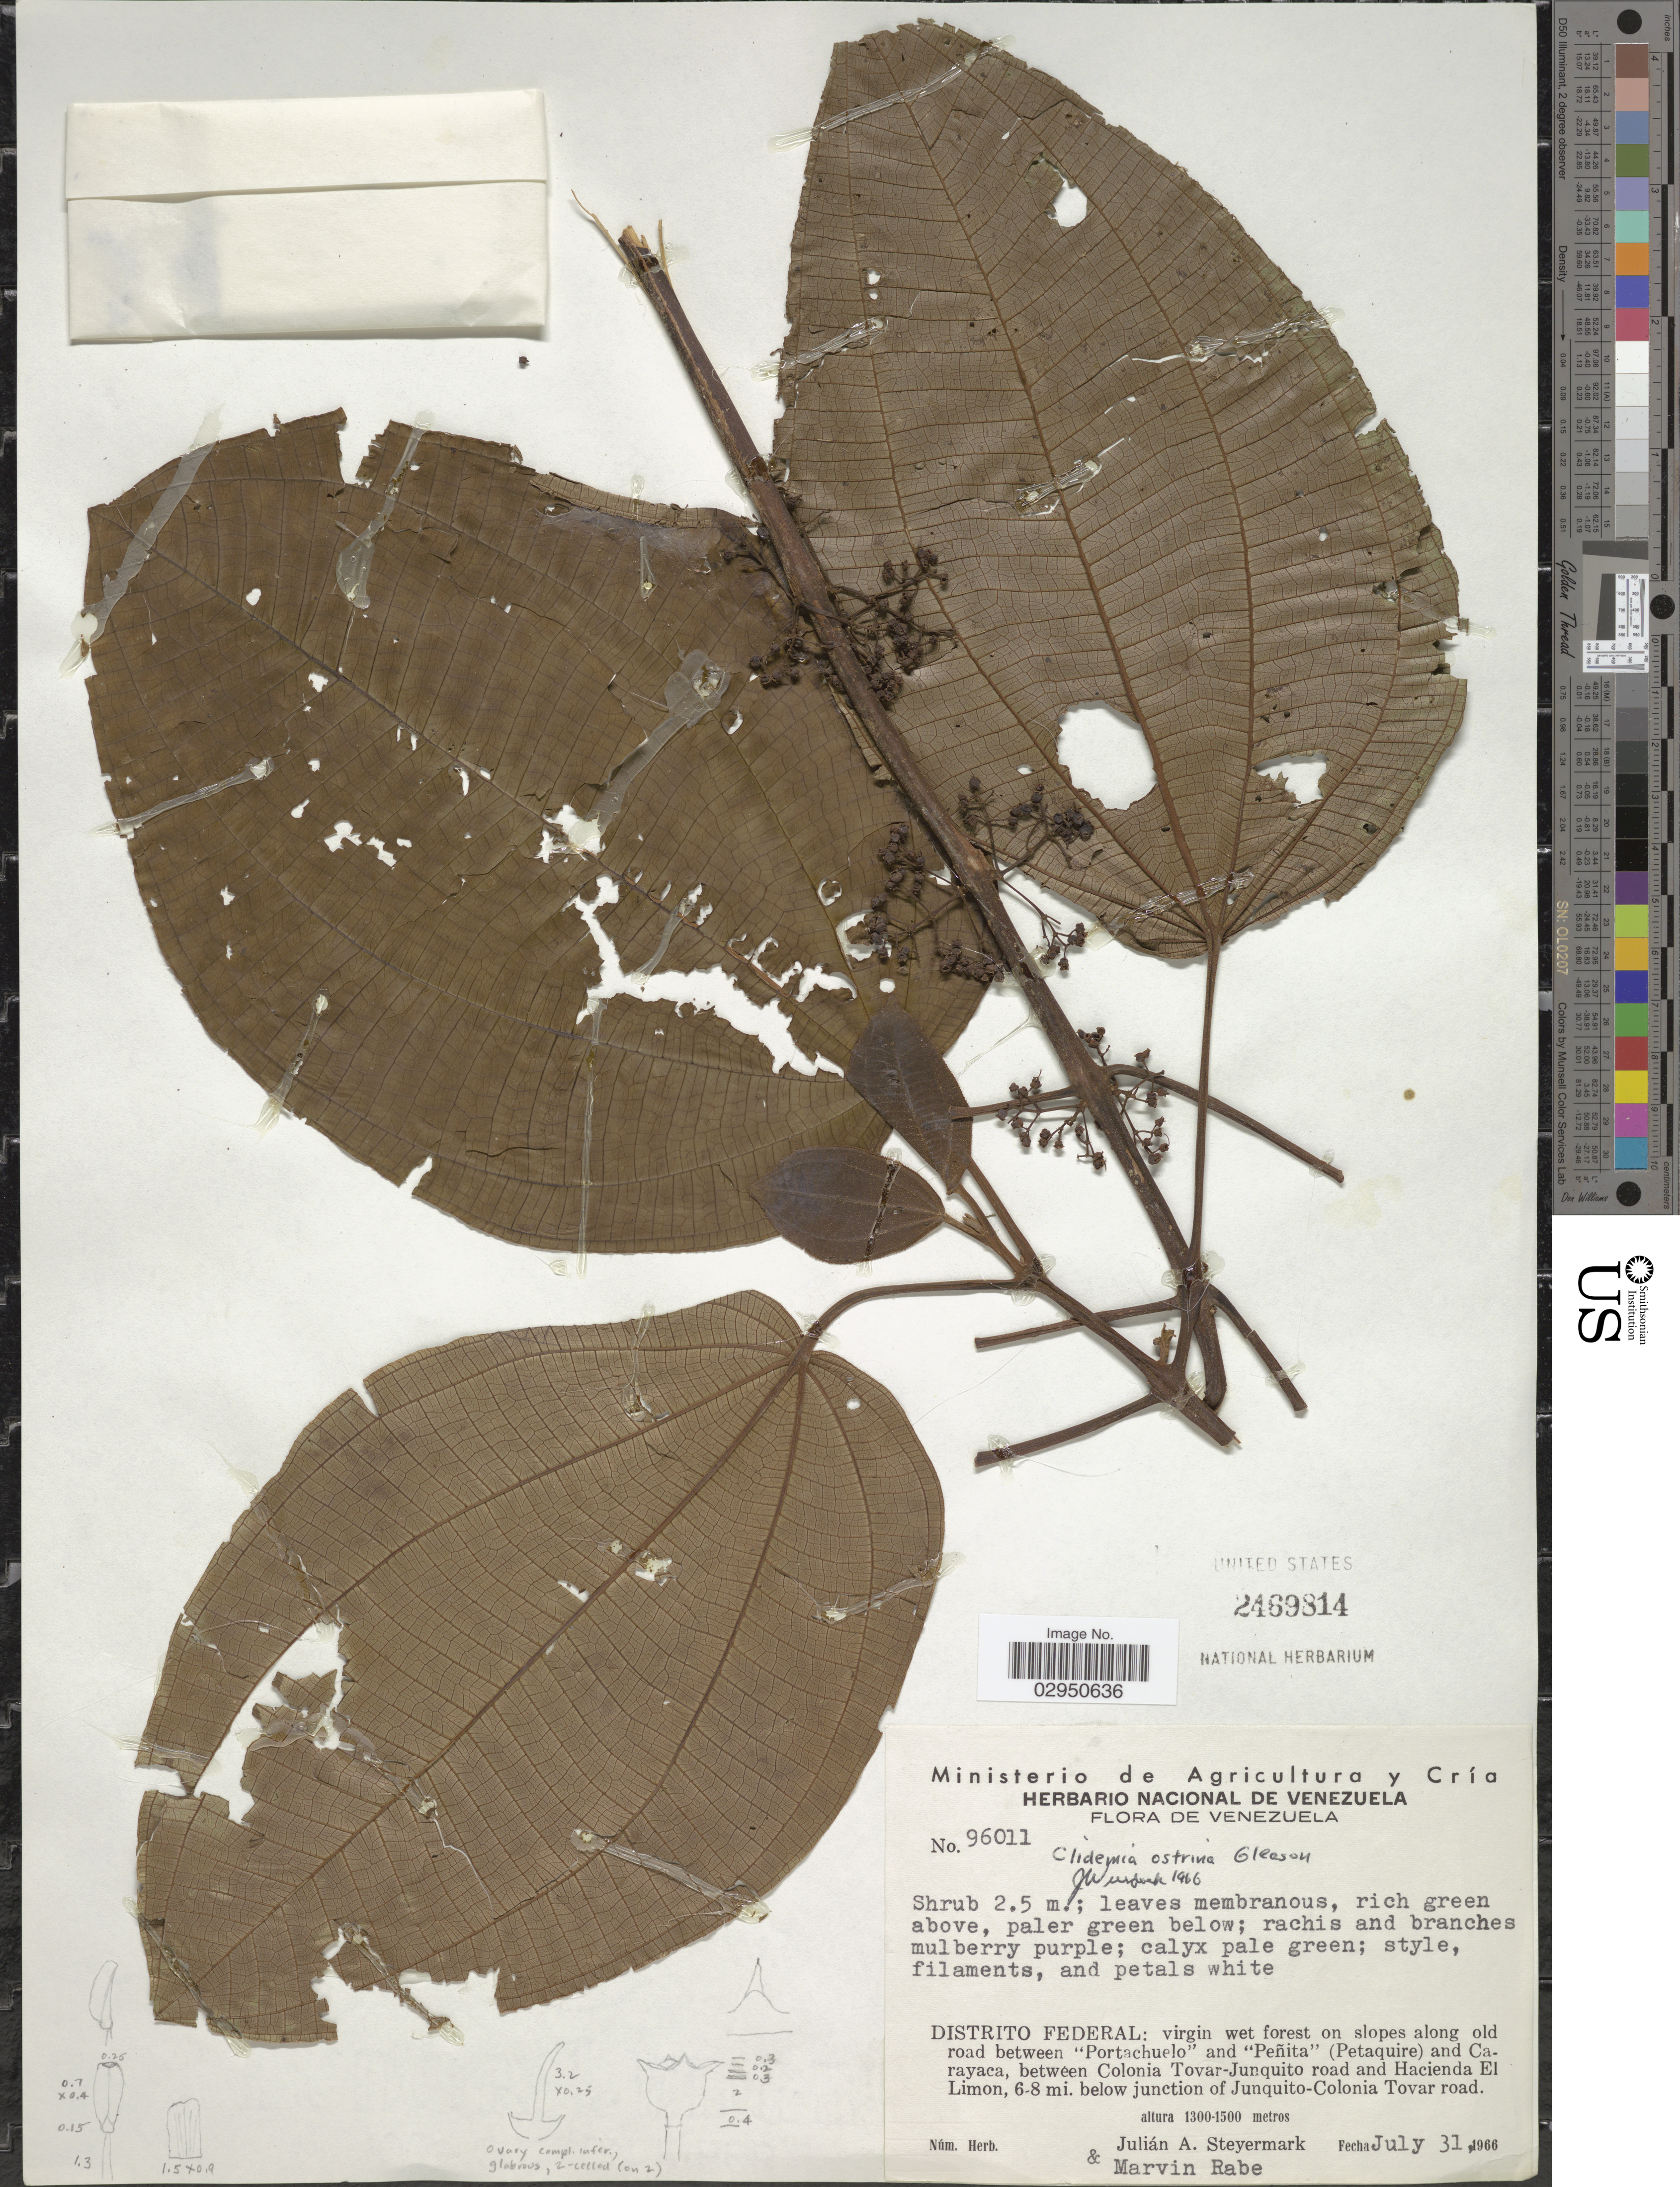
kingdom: Plantae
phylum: Tracheophyta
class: Magnoliopsida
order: Myrtales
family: Melastomataceae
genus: Clidemia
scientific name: Clidemia ostrina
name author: Gleason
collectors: J. Steyermark & M. Rabe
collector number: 96011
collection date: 1966-07-31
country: Venezuela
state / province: Distrito Federal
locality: Distrito Federal: virgin wet forest on slopes along old road between "Portachuelo" and "Peñita" (Petaquire) and Carayaca, between Colonia Tovar-Junquito road and Hacienda El Limon, 6-8 mi. below junction of Junquito-Colonia Tovar road.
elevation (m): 1300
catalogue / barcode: US 2469814